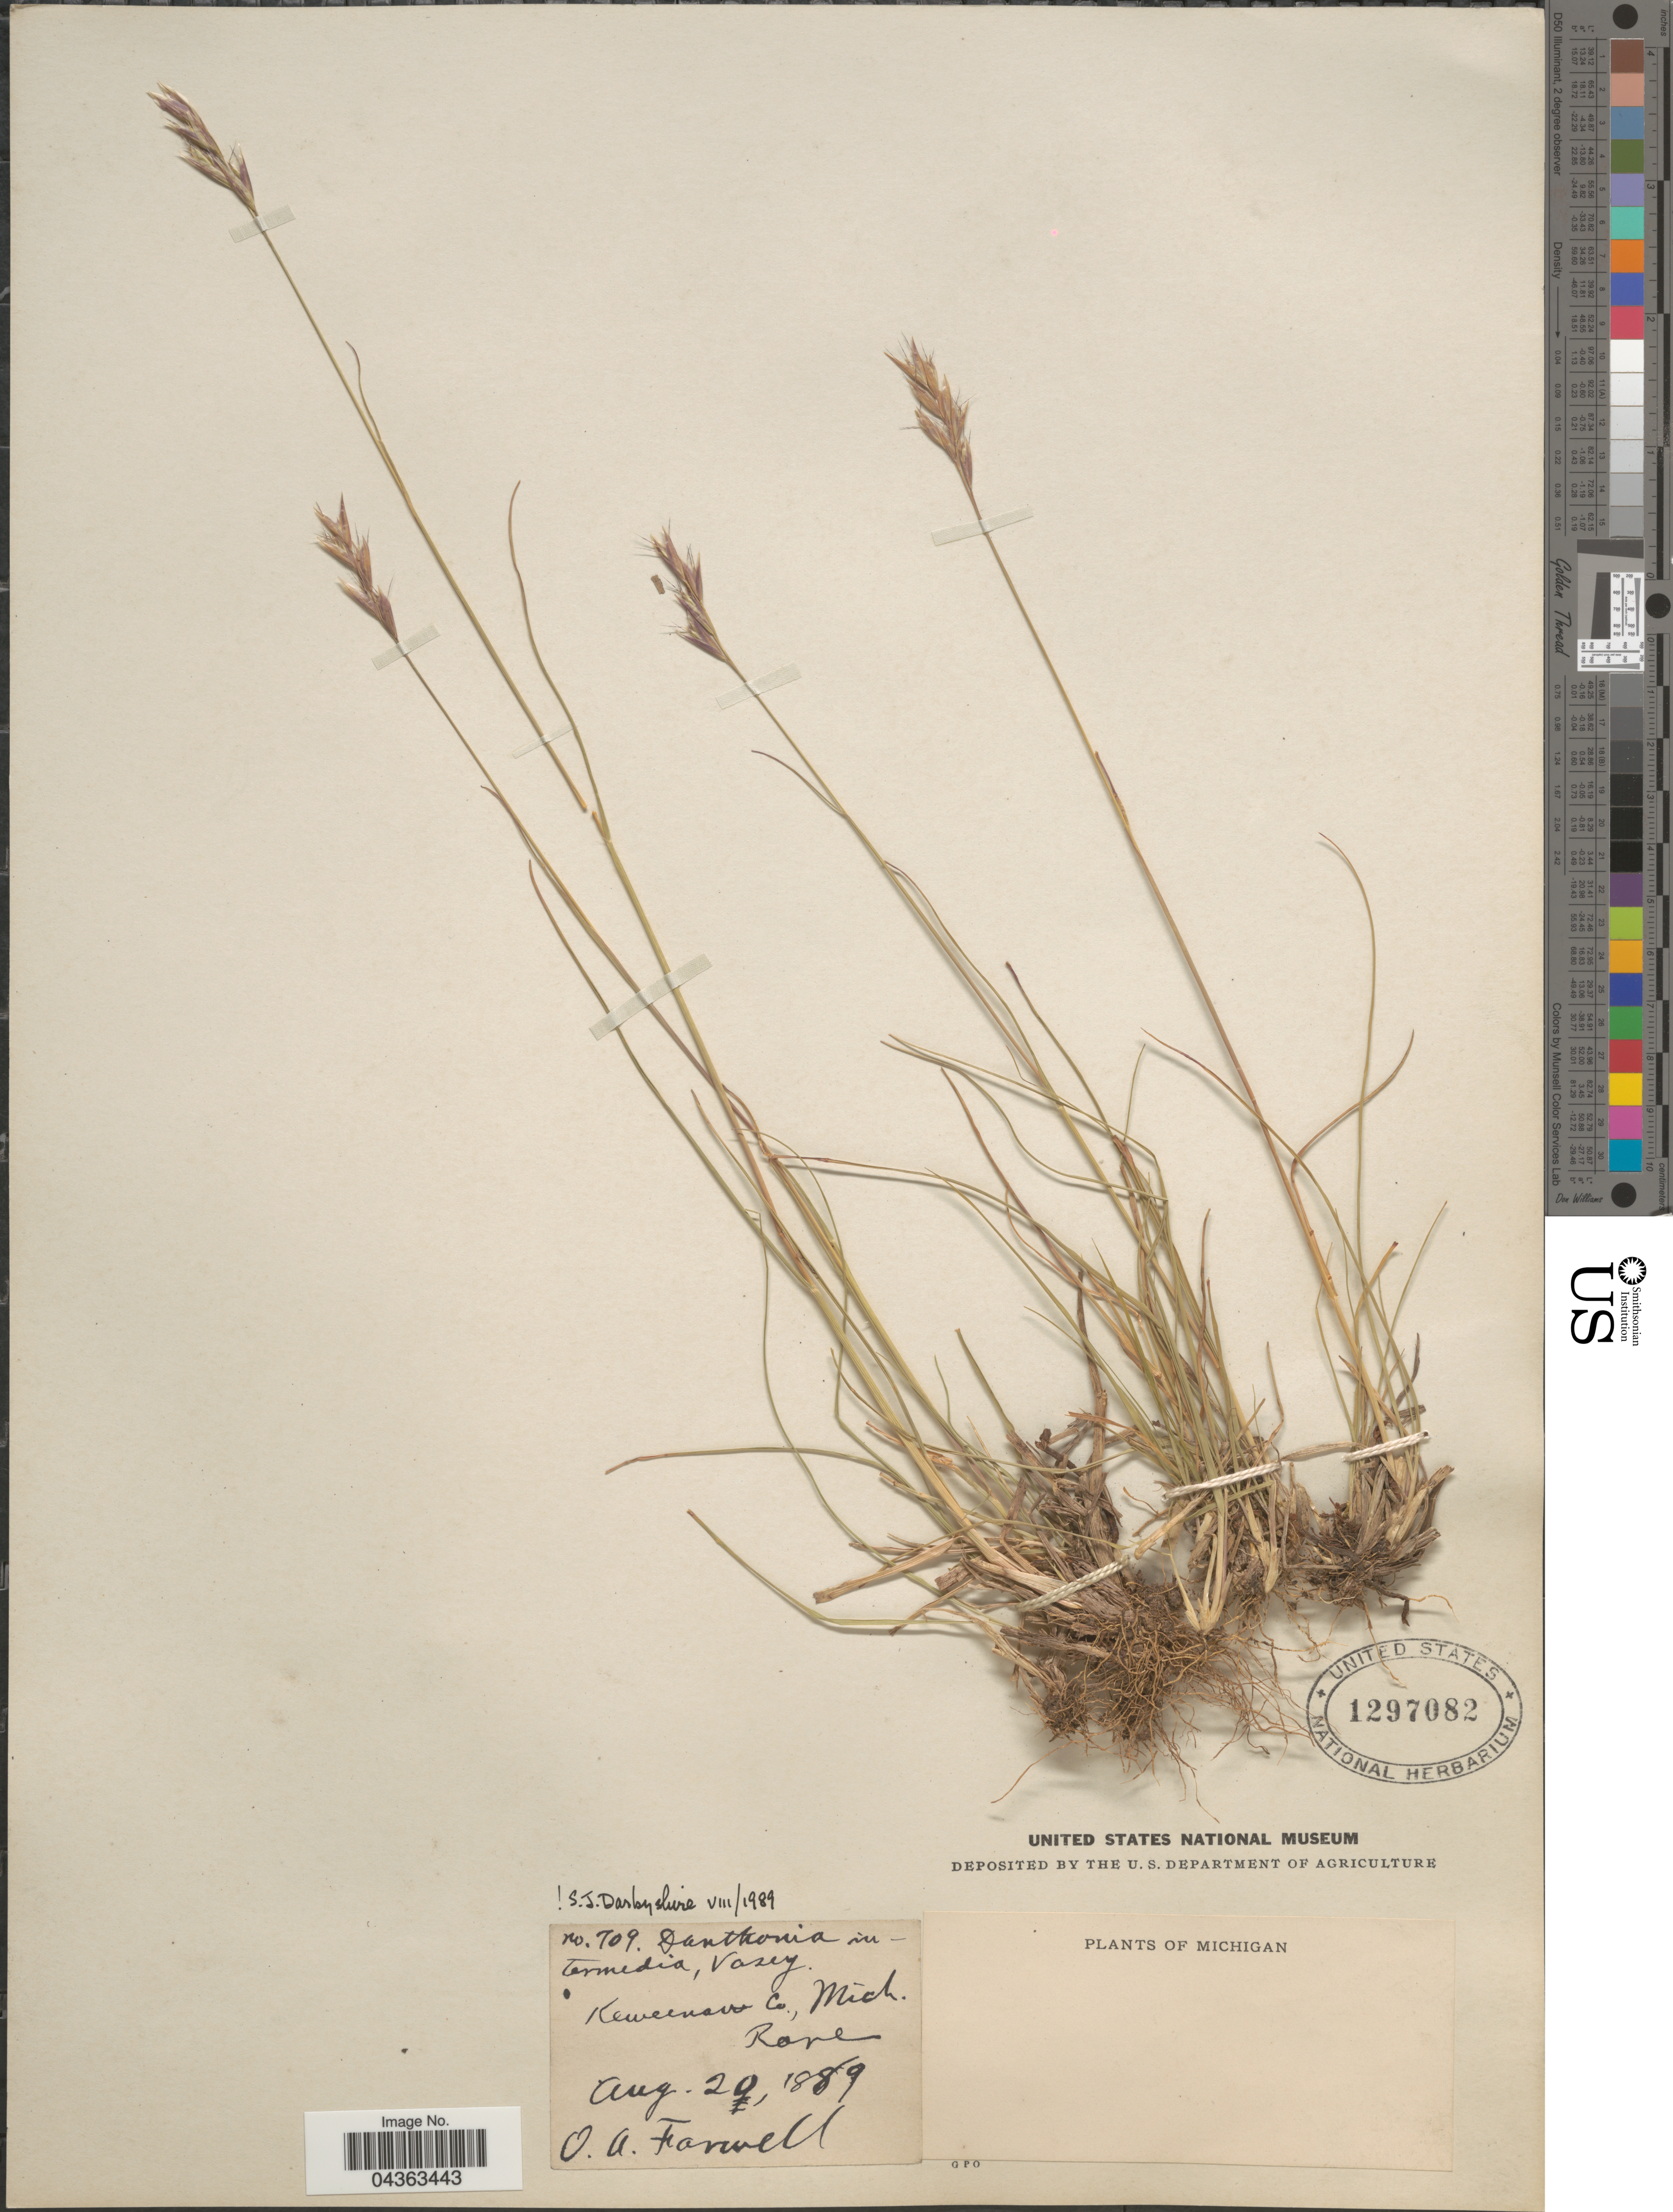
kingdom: Plantae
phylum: Tracheophyta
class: Liliopsida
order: Poales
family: Poaceae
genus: Danthonia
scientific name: Danthonia intermedia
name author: Vasey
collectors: O. Farwell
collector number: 709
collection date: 1889-08-20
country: United States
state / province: Michigan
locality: Keweenaw Co.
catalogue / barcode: US 1297082